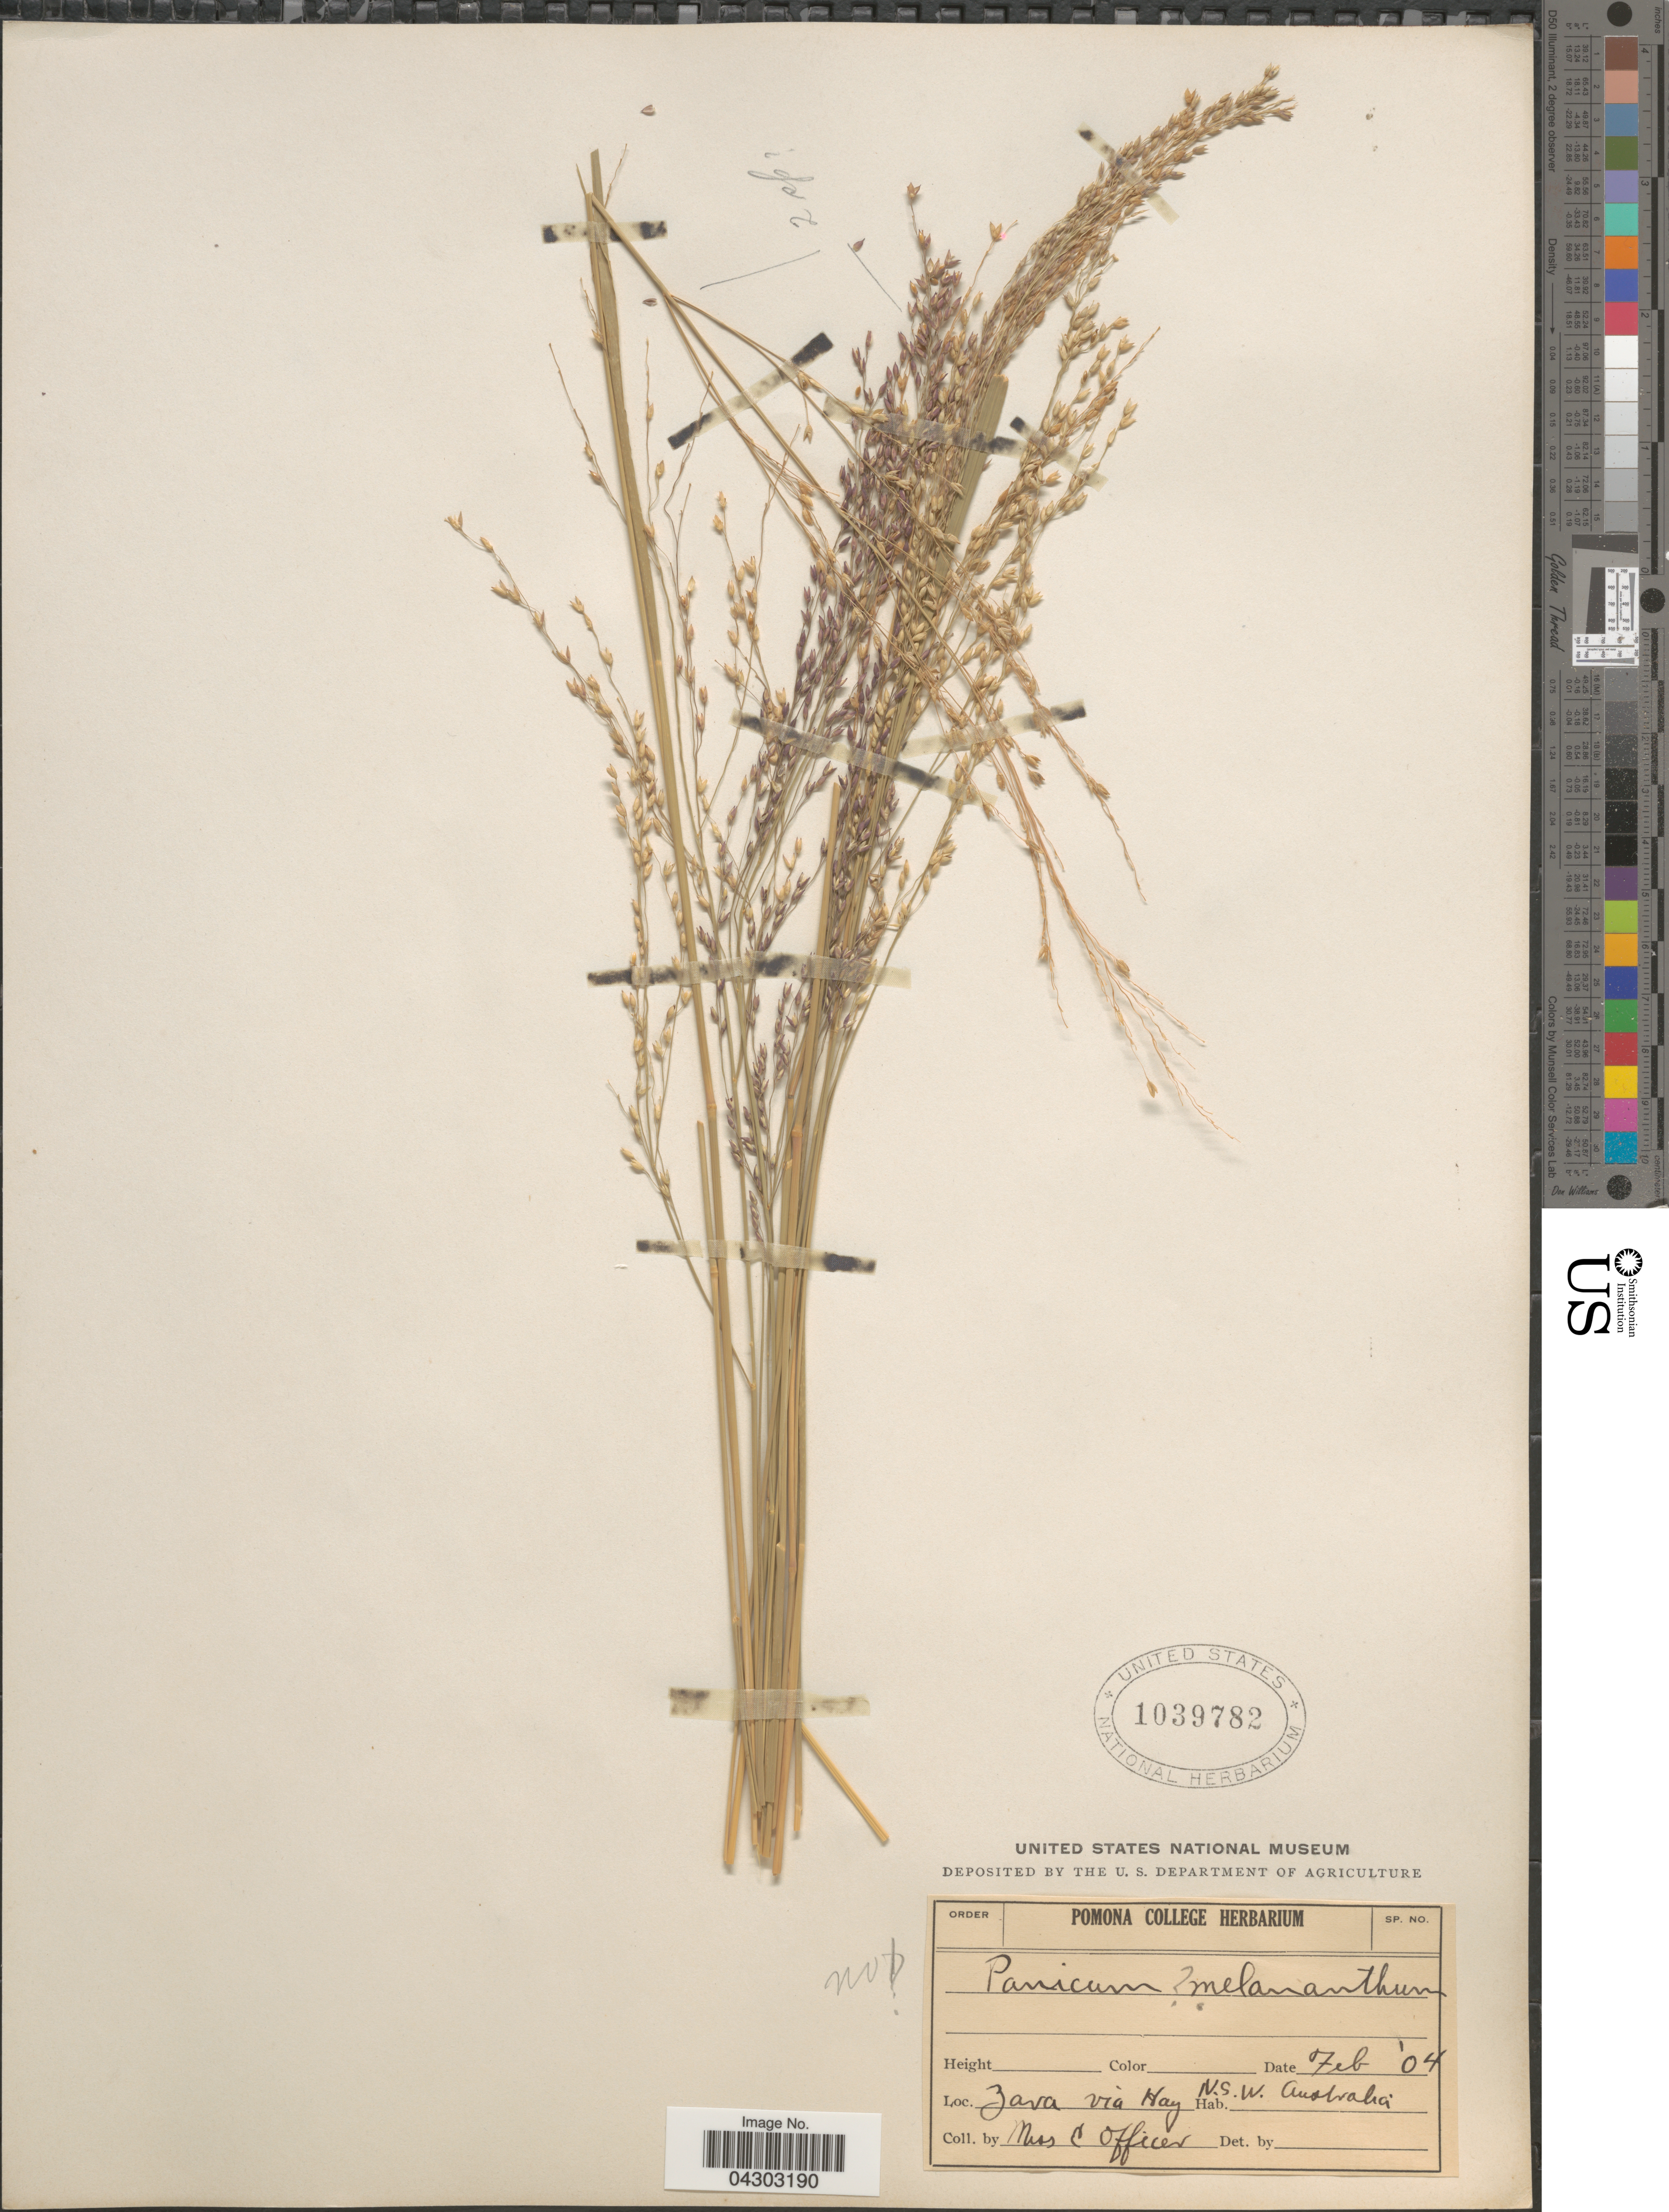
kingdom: Plantae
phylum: Tracheophyta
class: Liliopsida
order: Poales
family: Poaceae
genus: Panicum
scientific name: Panicum sp.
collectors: E. Officer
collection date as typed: Transcribed d/m/y: /2/4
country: Australia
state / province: New South Wales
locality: Zara via Hay.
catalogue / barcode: US 1039782